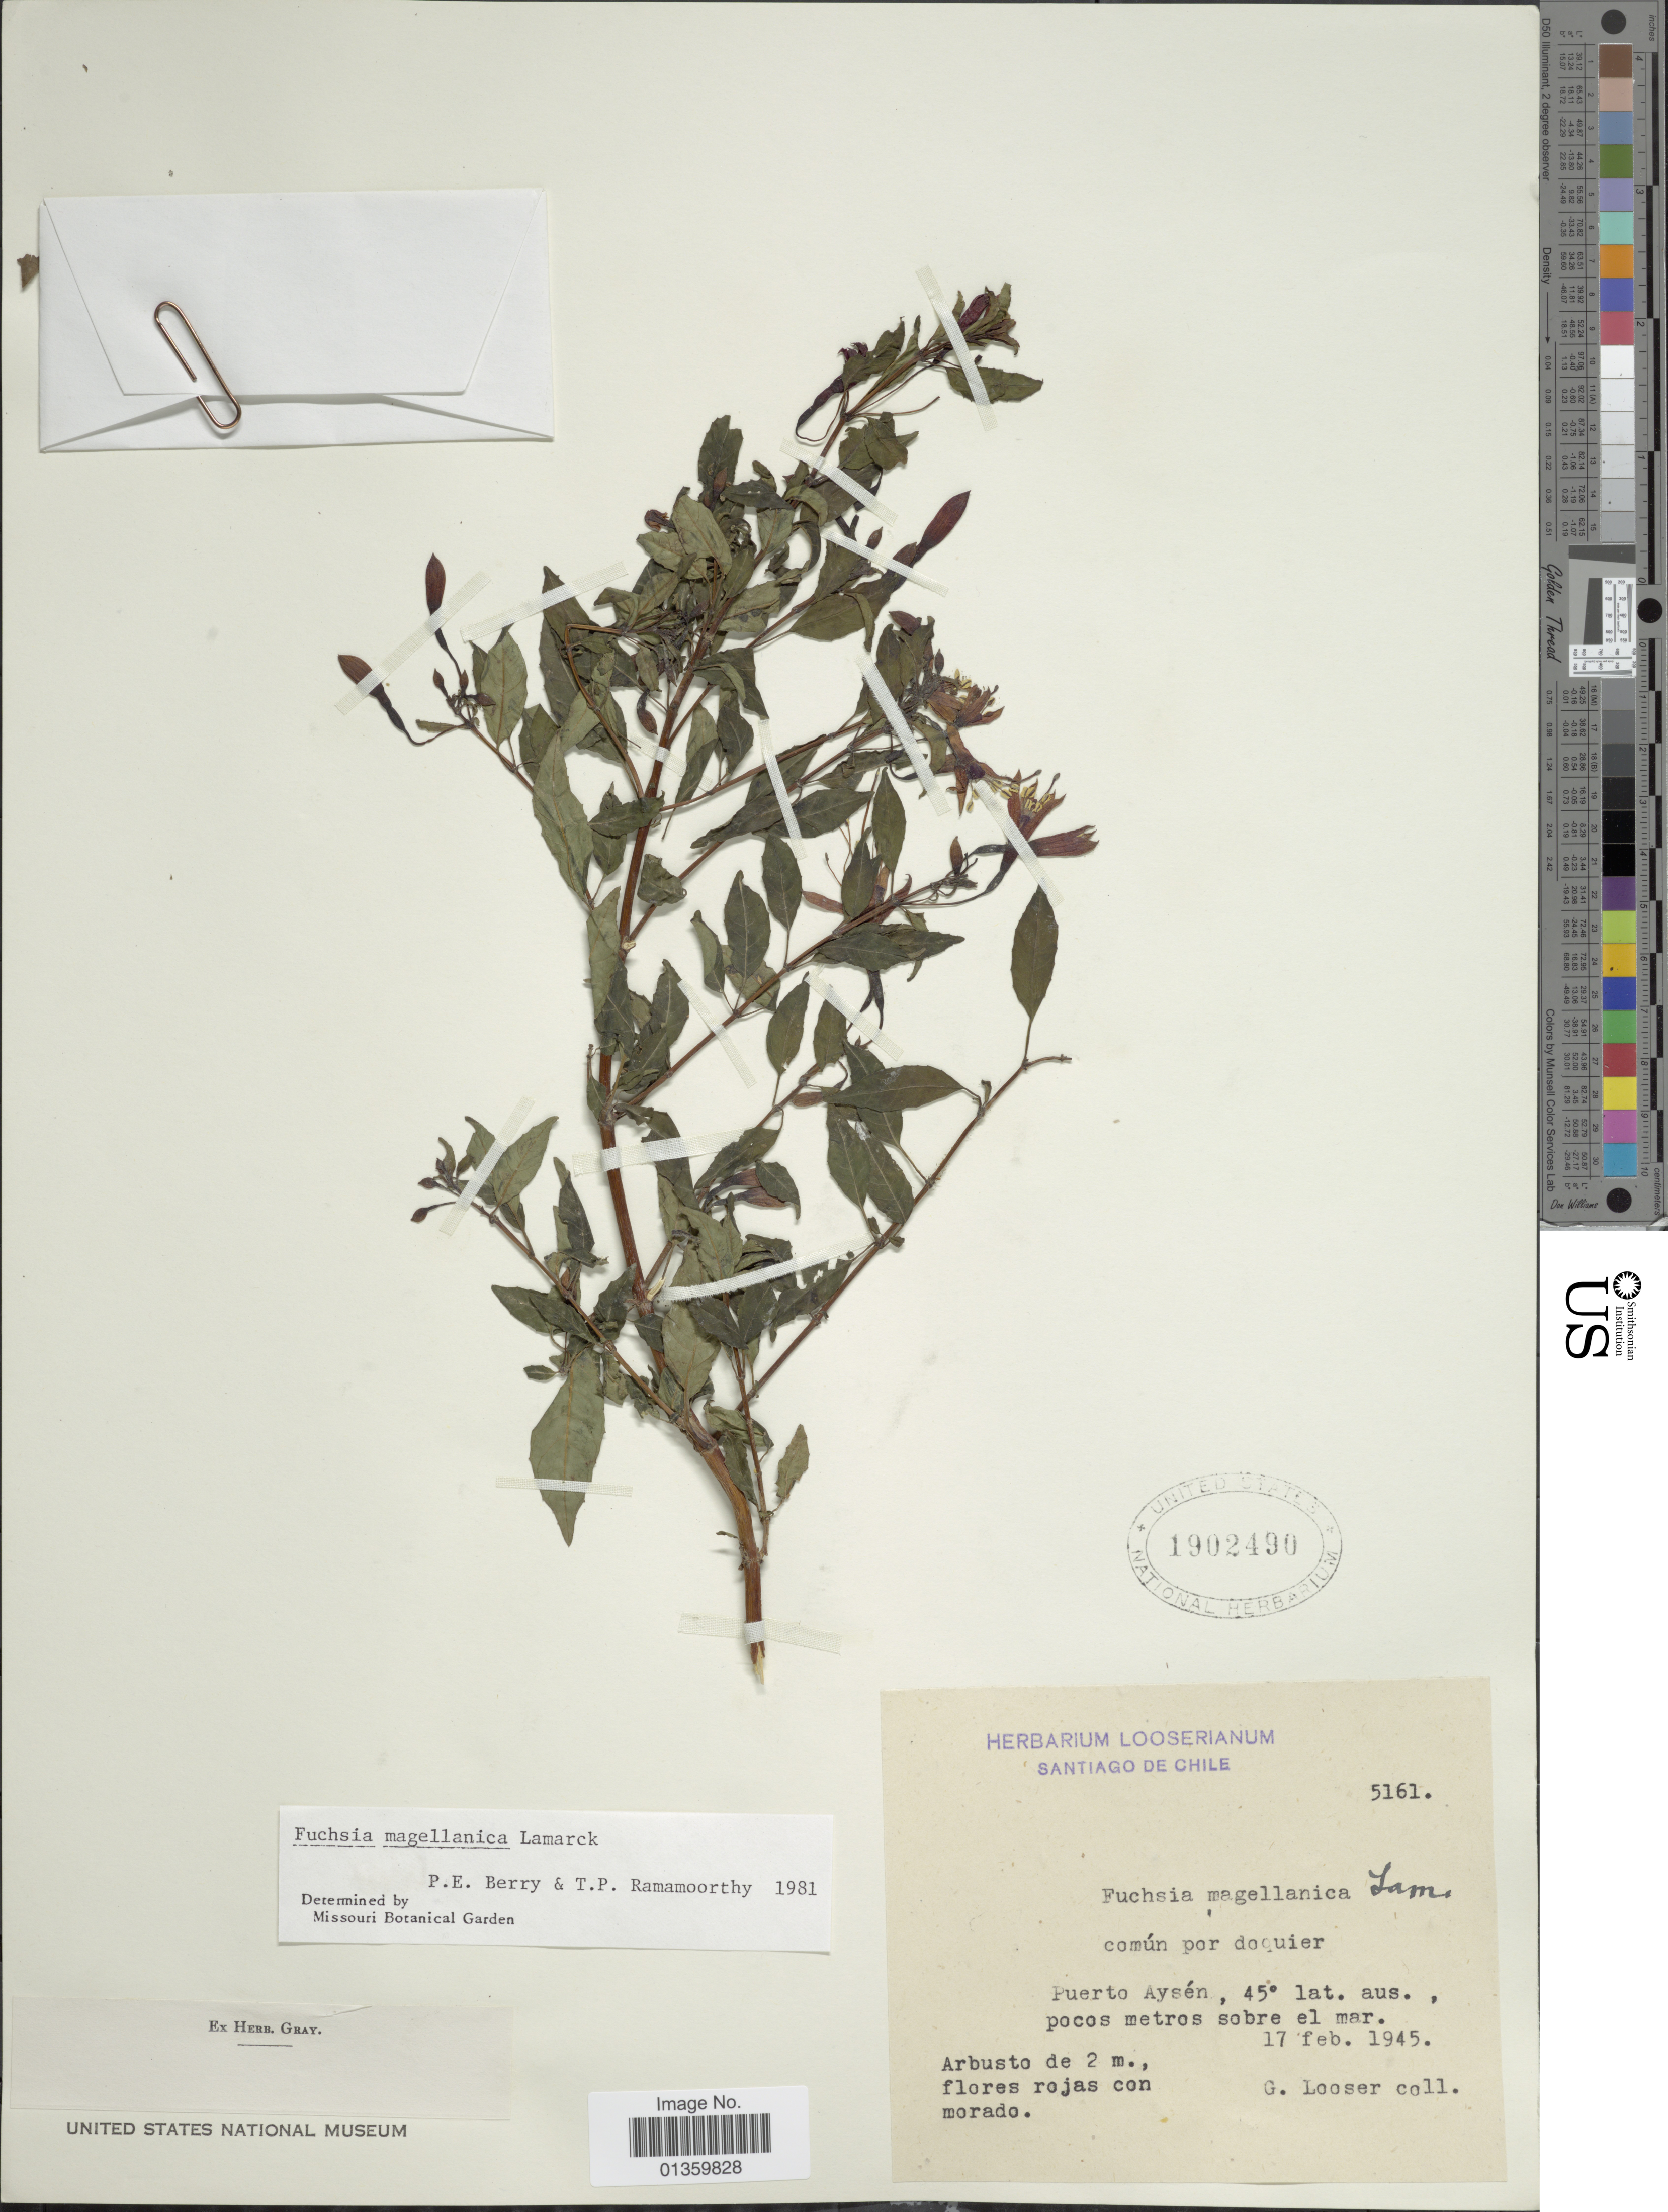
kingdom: Plantae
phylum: Tracheophyta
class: Magnoliopsida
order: Myrtales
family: Onagraceae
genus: Fuchsia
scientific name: Fuchsia magellanica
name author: Lam.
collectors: G. Looser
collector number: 5161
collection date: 1945-02-17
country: Chile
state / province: Región Metropolitana (RM)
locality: Santiago de Chile, Puerto Aysén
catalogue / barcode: US 1902490